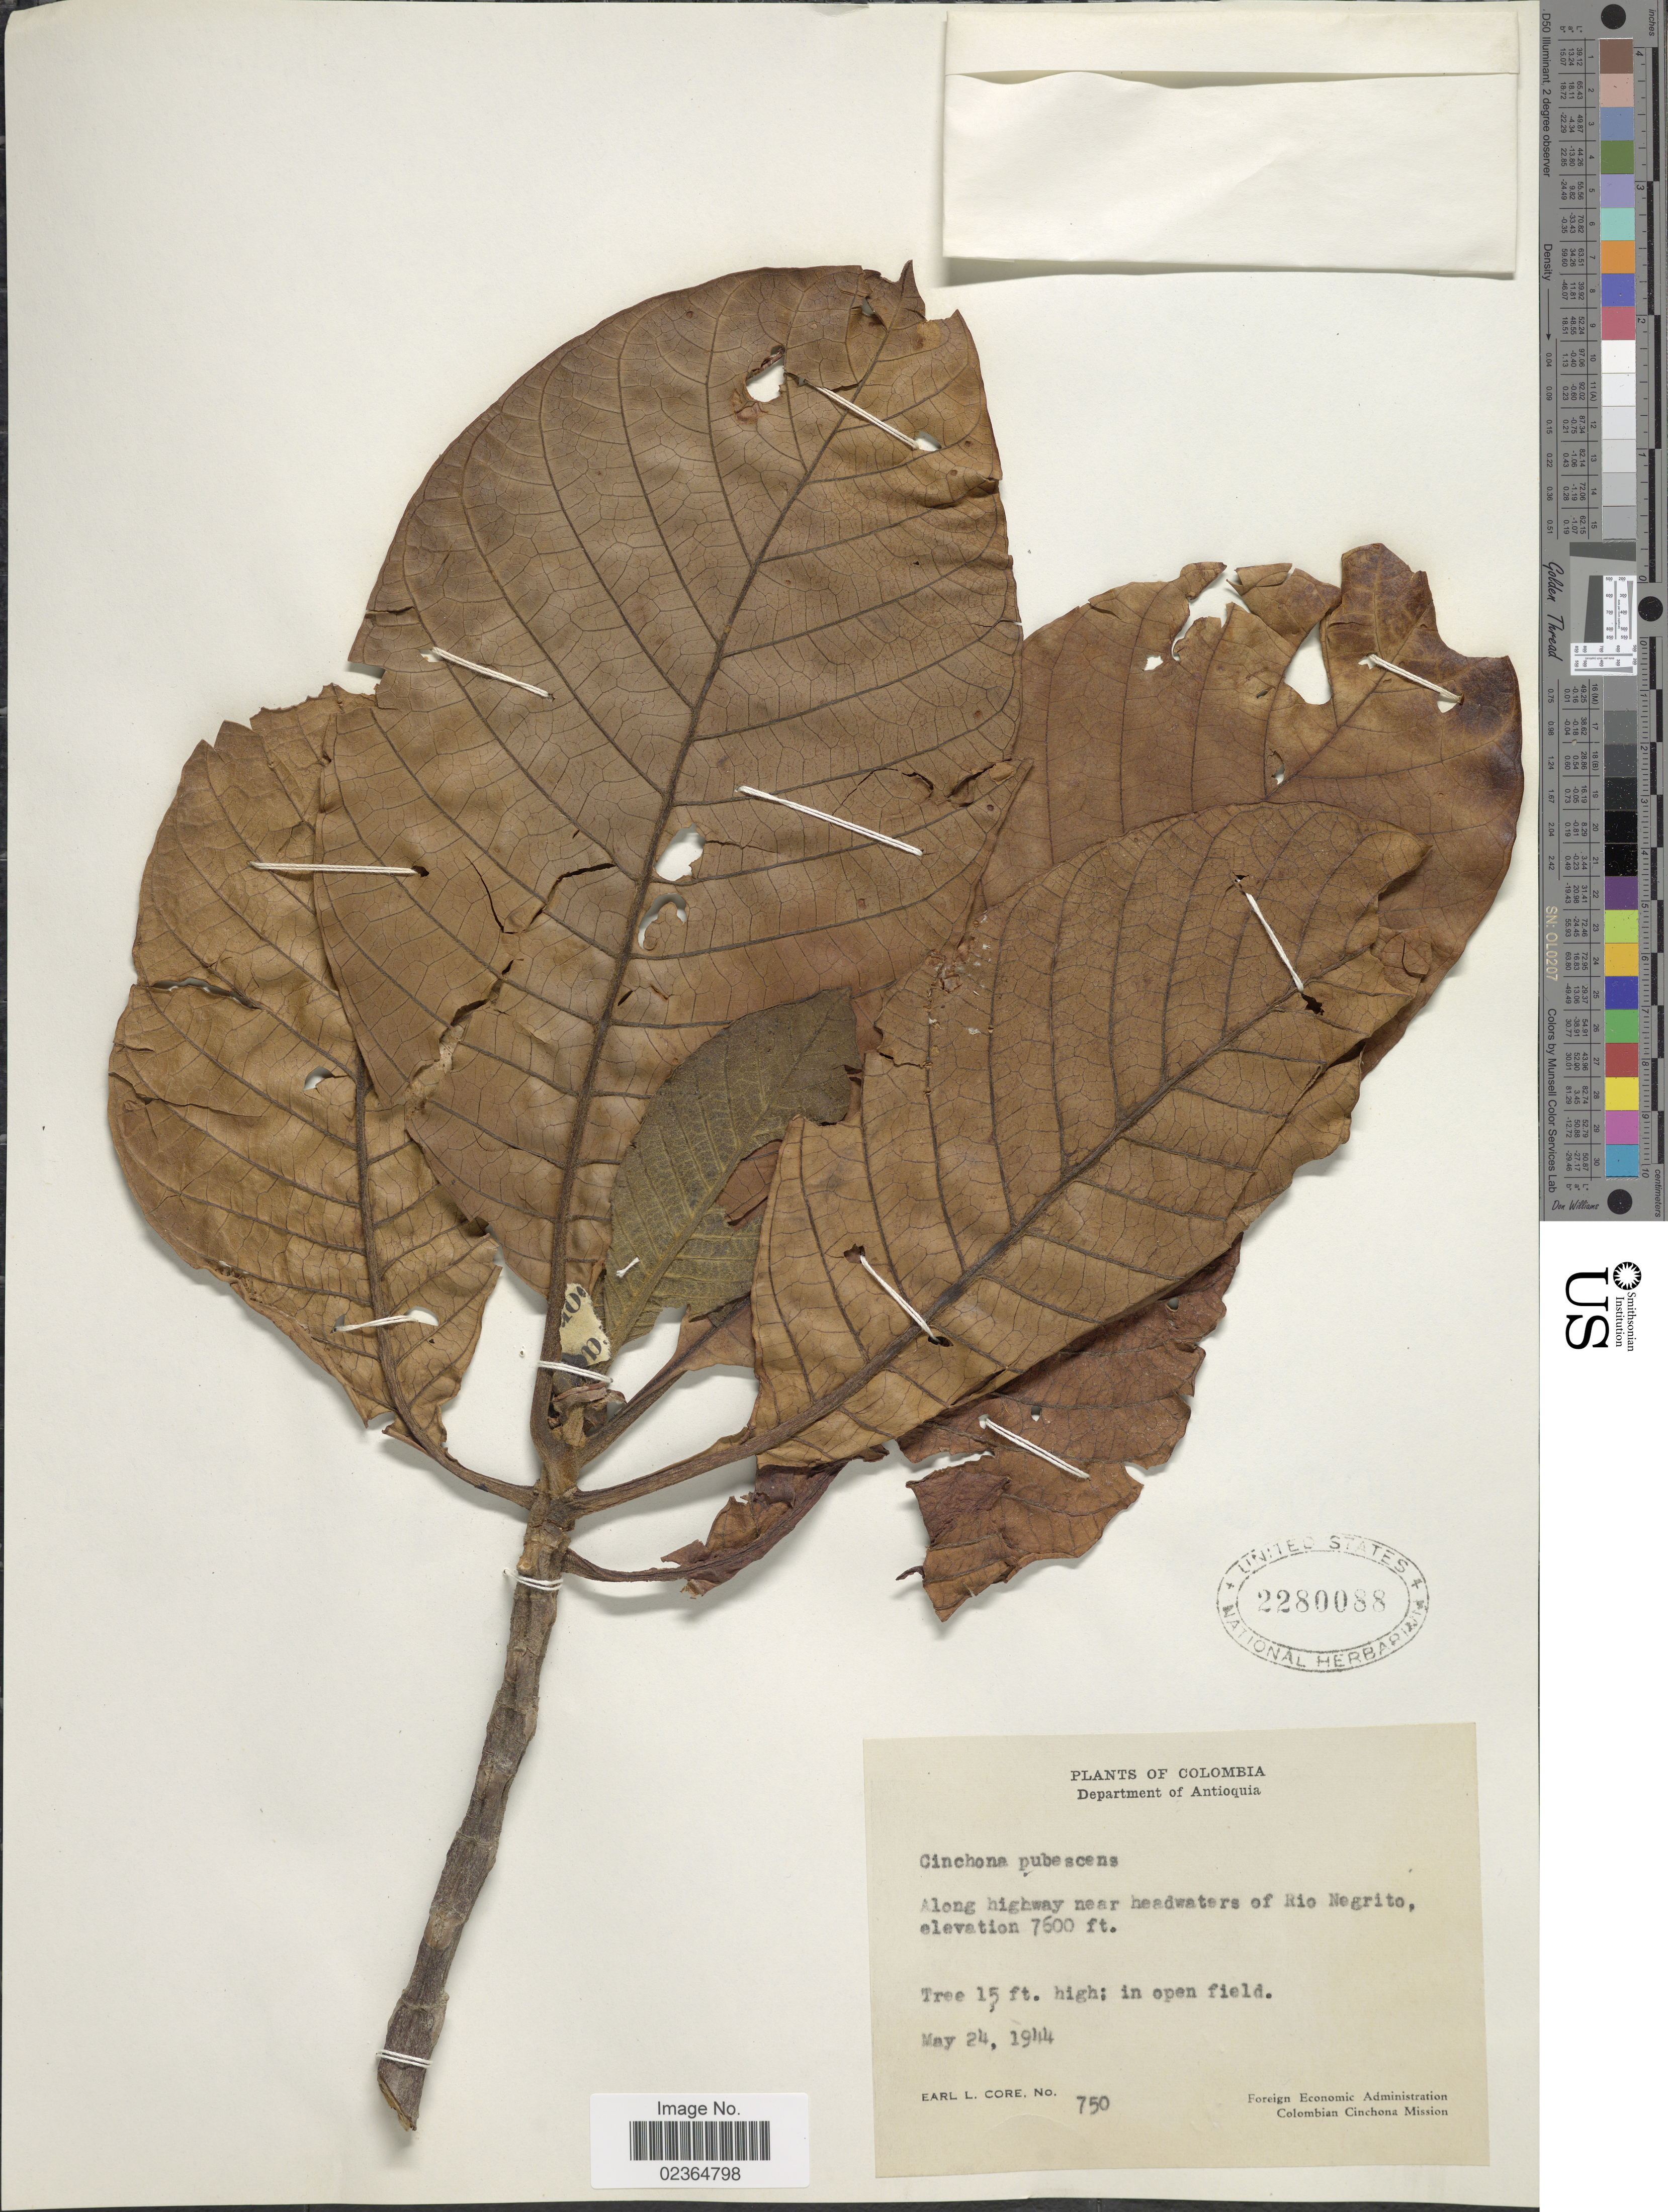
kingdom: Plantae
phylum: Tracheophyta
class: Magnoliopsida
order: Gentianales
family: Rubiaceae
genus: Cinchona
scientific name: Cinchona pubescens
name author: Vahl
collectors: E. L. Core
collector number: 750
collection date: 1944-05-24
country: Colombia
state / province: Antioquia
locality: Along highway near headwaters of Rio Negrito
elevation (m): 2316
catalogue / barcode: US 2280088